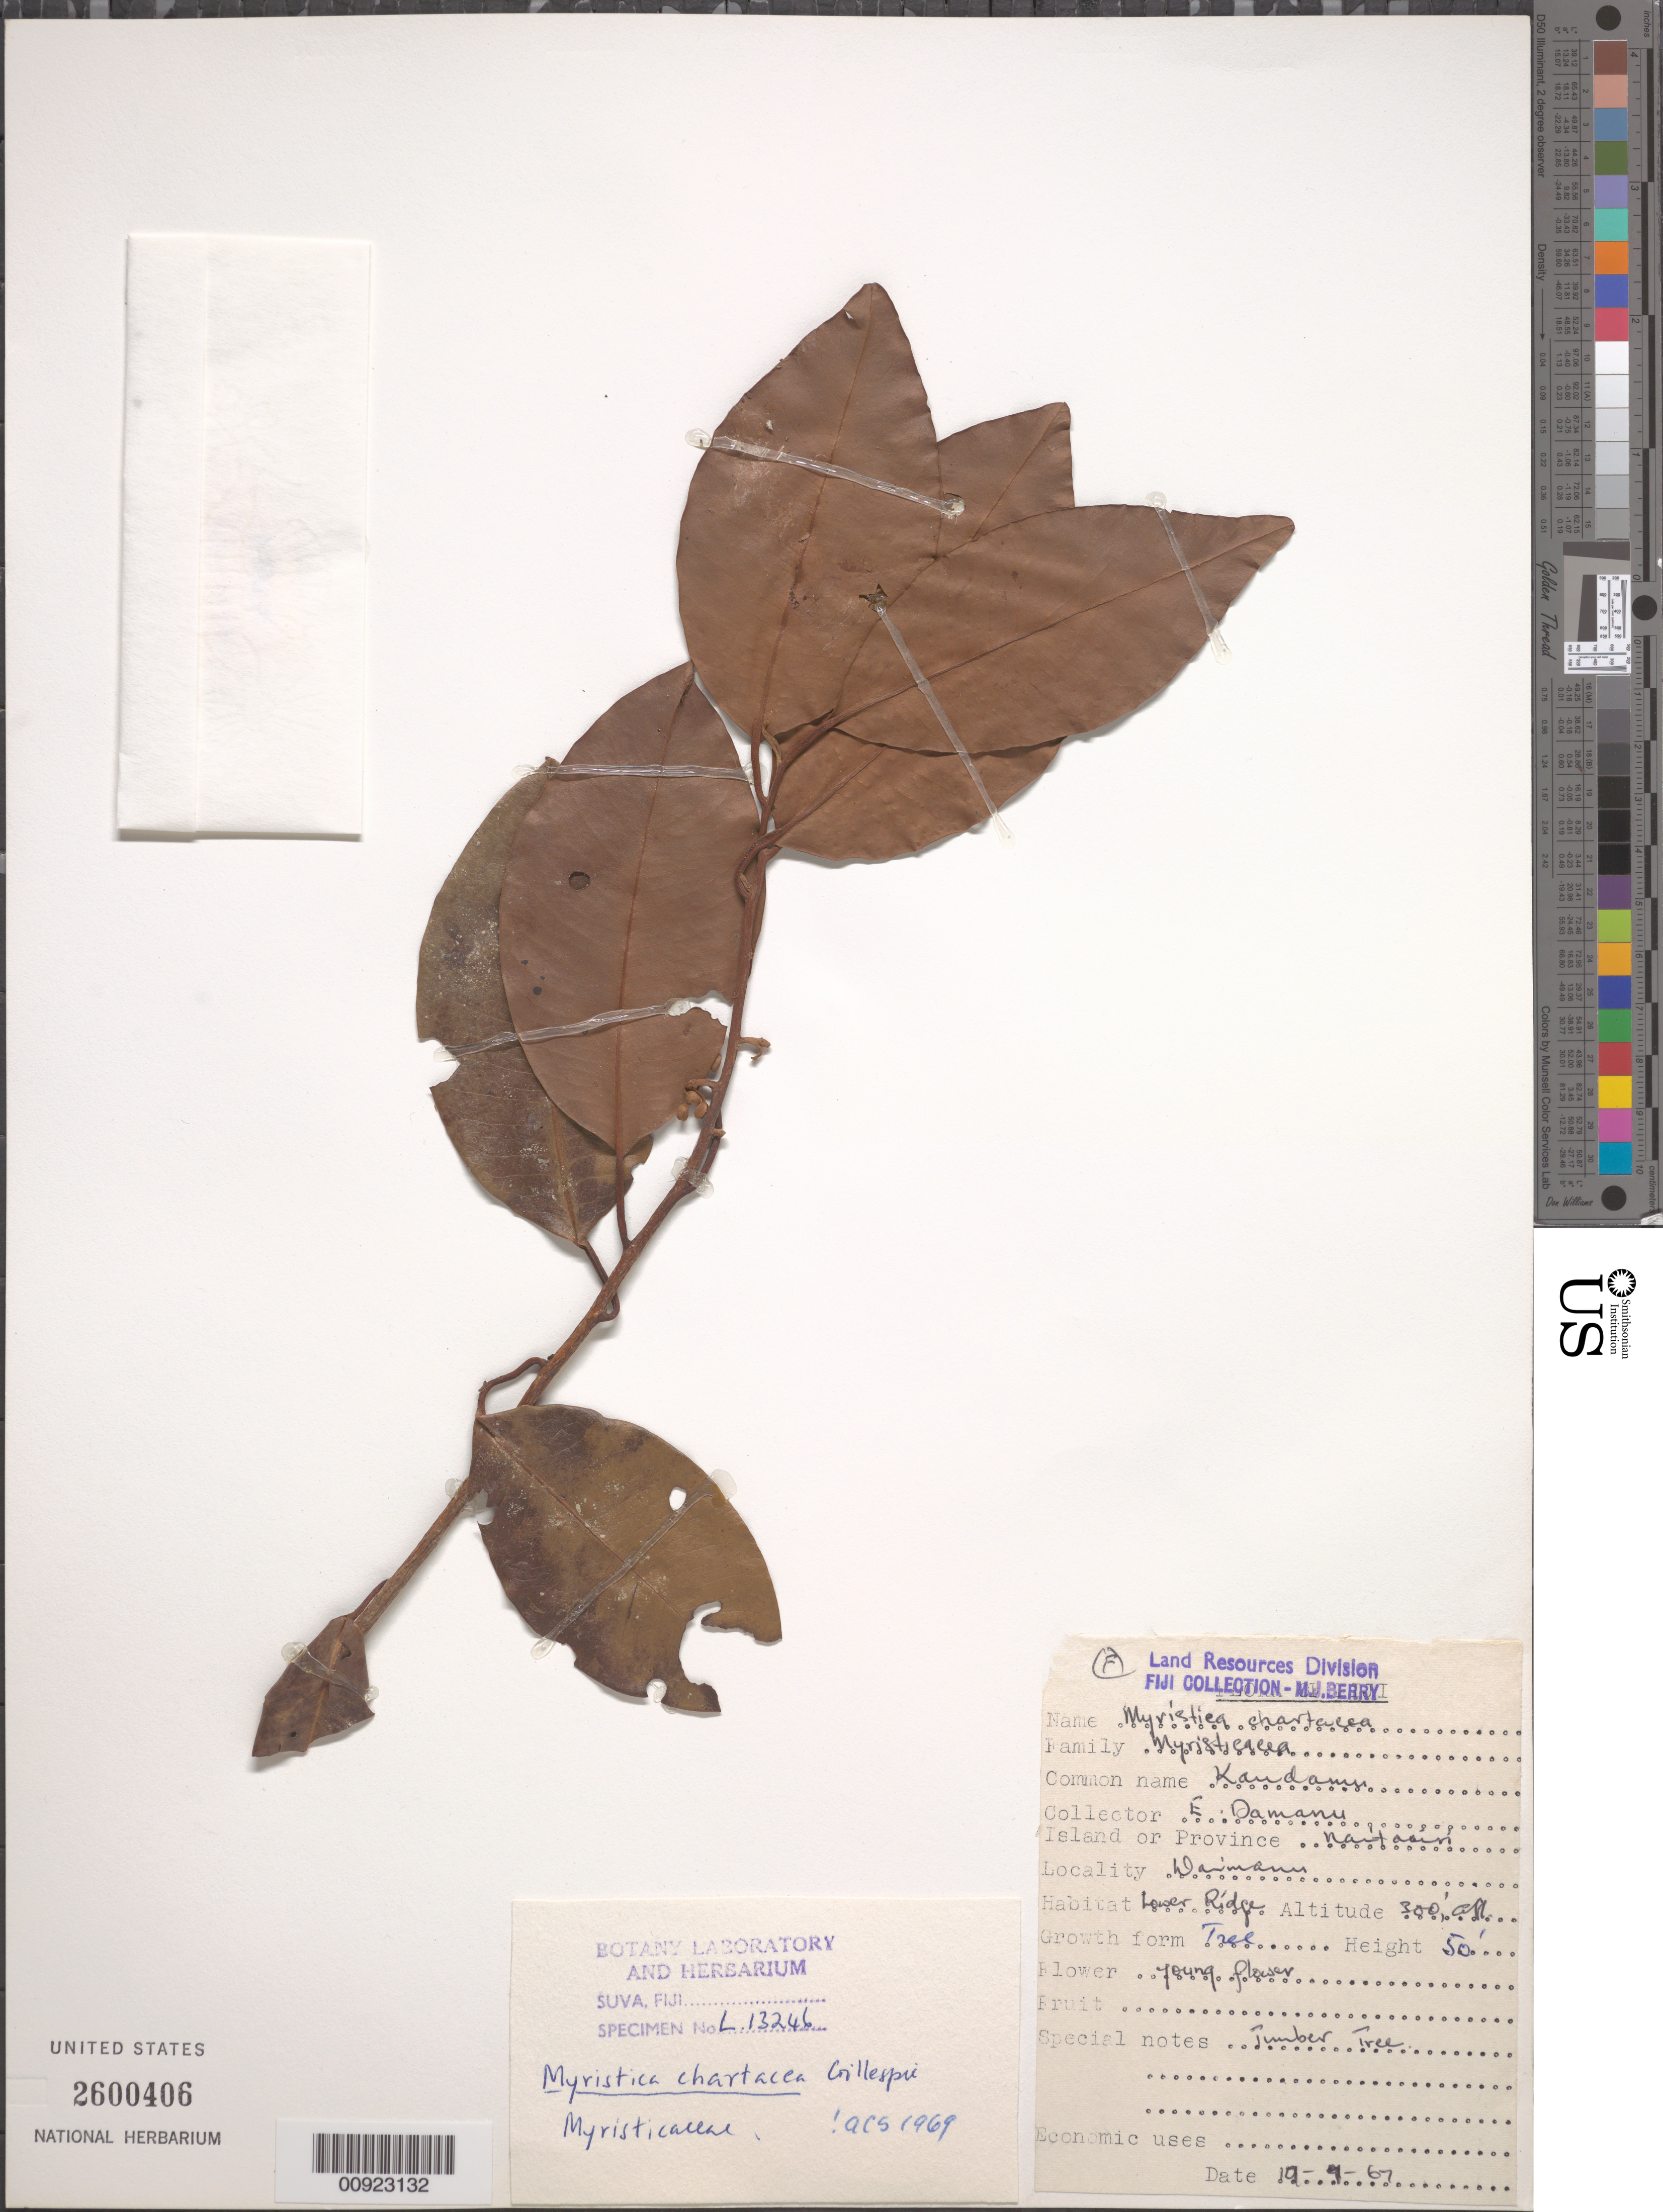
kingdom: Plantae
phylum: Tracheophyta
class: Magnoliopsida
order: Magnoliales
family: Myristicaceae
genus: Myristica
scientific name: Myristica chartacea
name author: Gillespie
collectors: E. Damanu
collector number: L 13246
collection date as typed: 19 Sep 1967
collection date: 1967-09-19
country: Fiji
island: Viti Levu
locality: Naitasiri I. [?]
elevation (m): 91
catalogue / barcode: US 2600406